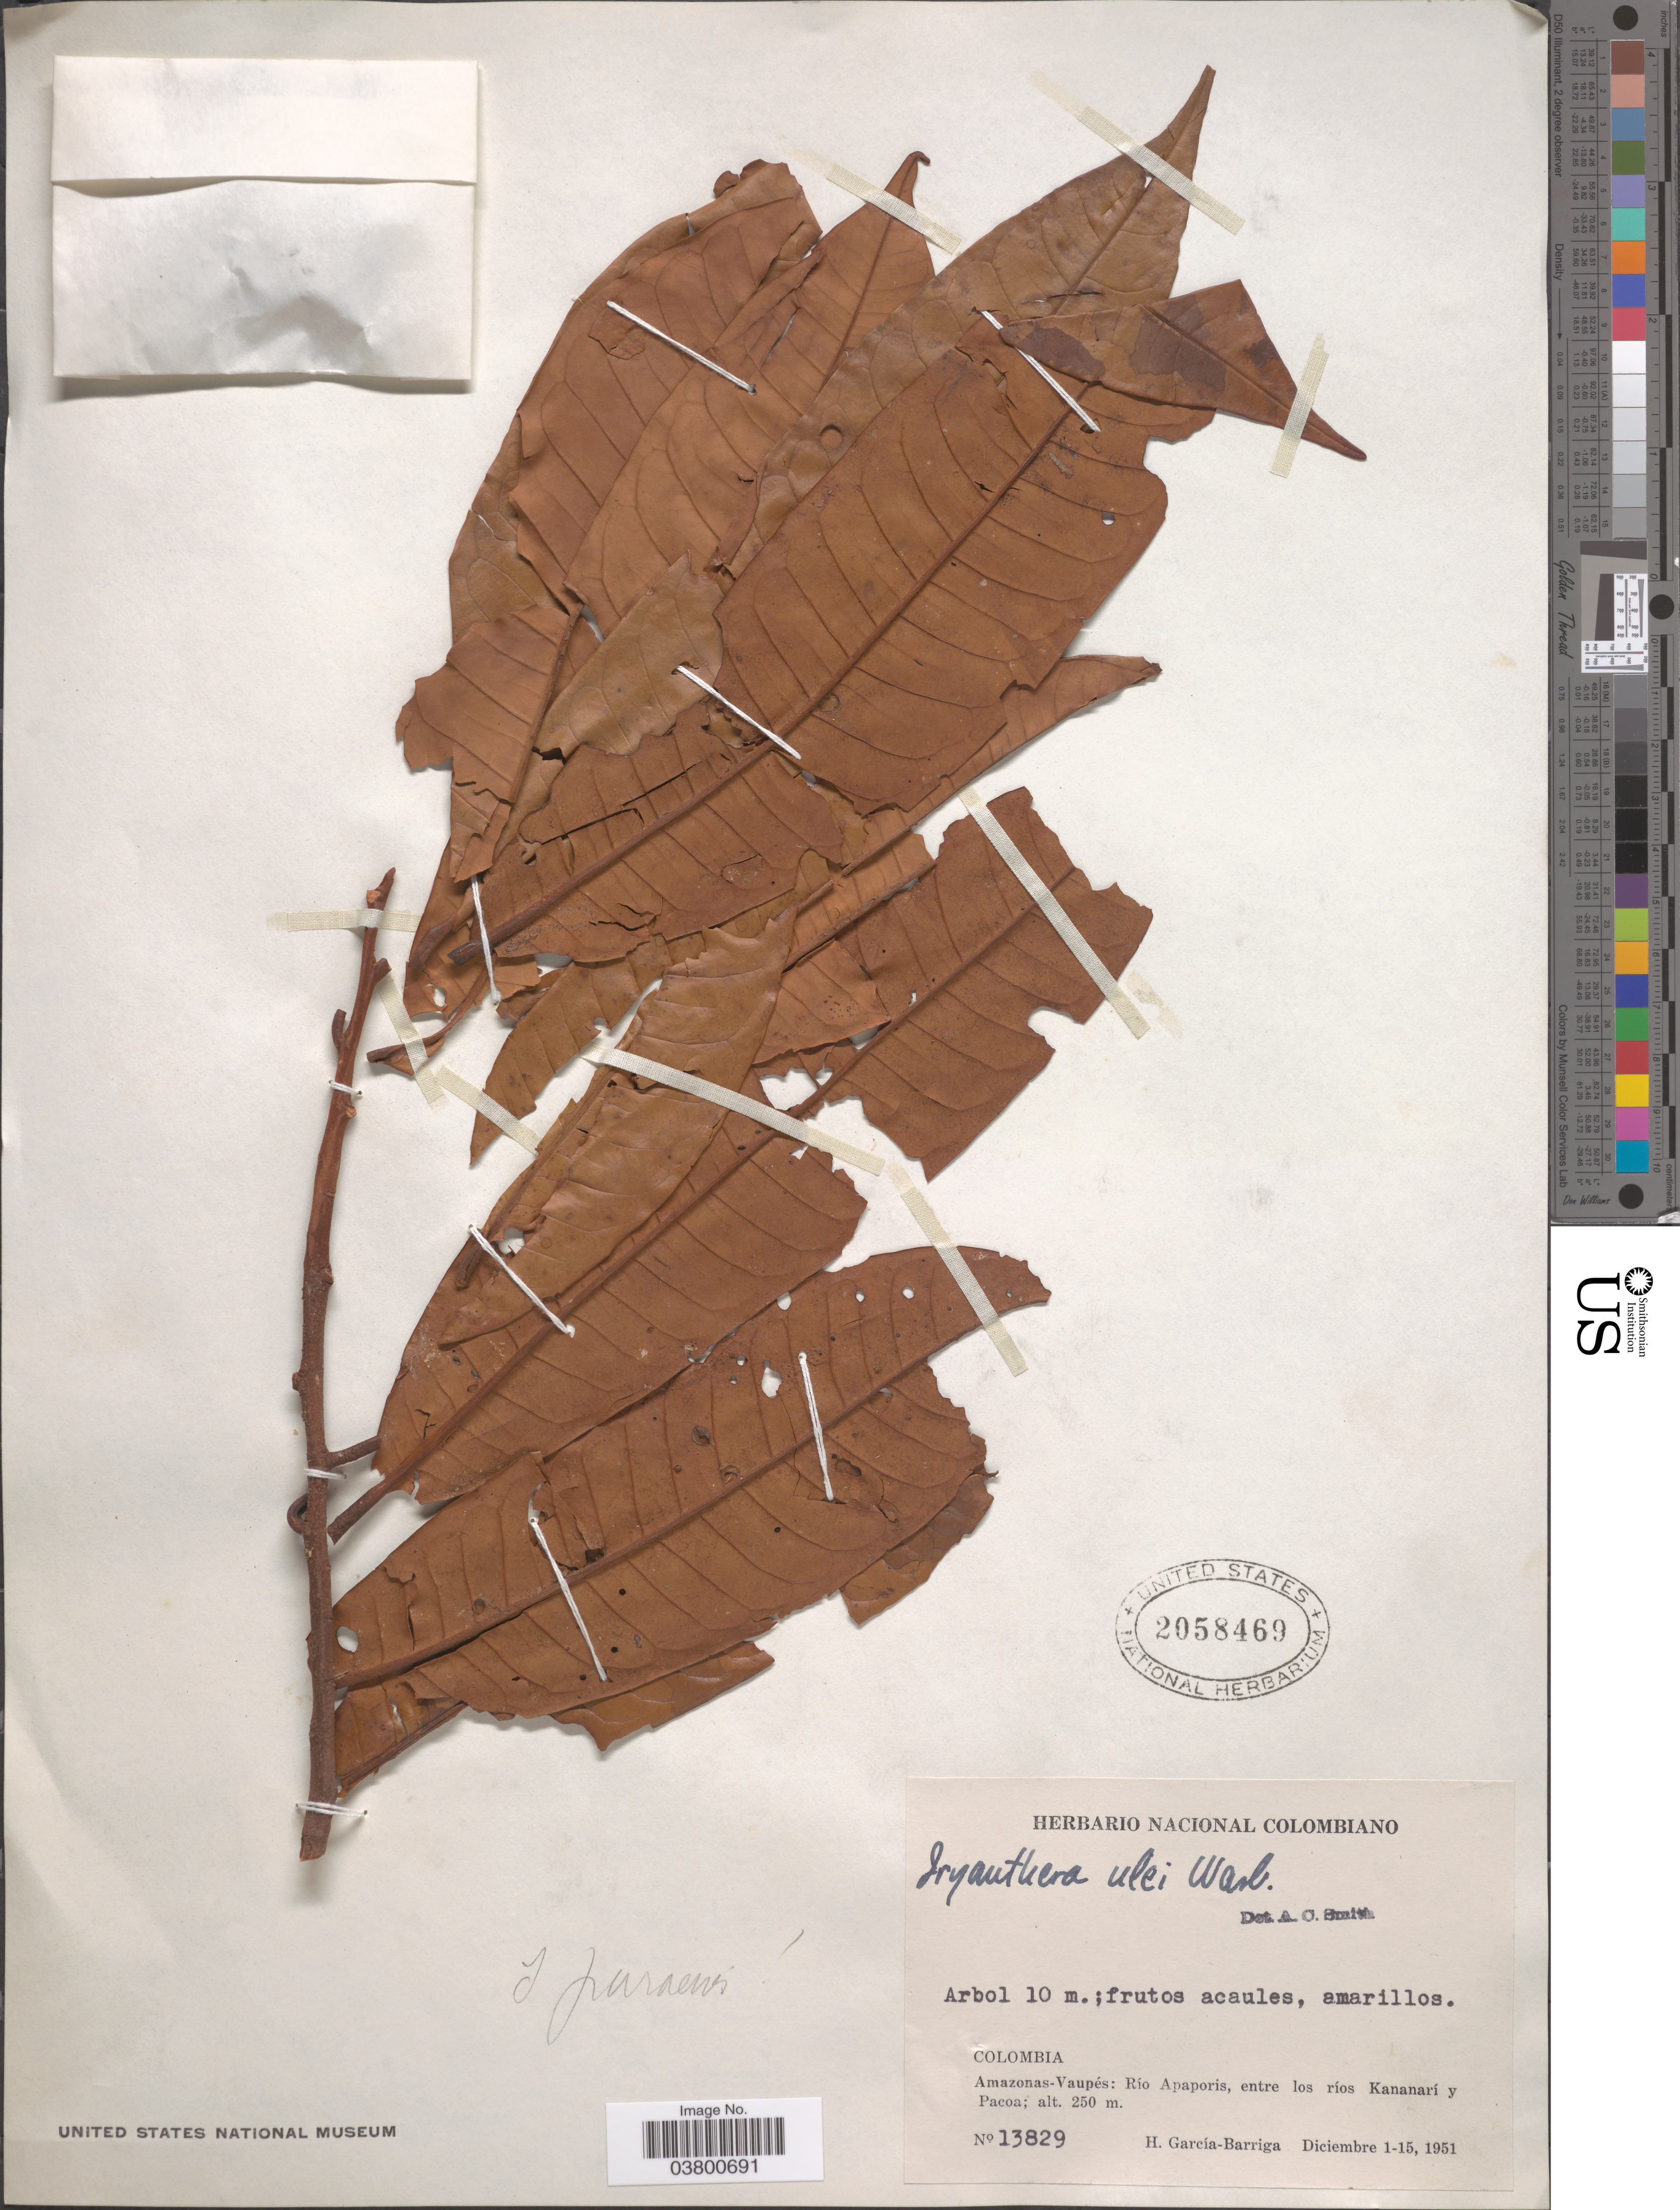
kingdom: Plantae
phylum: Tracheophyta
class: Magnoliopsida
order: Magnoliales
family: Myristicaceae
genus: Iryanthera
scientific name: Iryanthera ulei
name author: Warb.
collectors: H. García Barriga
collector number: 13829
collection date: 1951-12-01/1951-12-15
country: Colombia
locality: Amazonas-Vaupés: Río Apaporis, entre los ríos Kananarí y Pacoa.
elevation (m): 250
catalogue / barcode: US 2058469